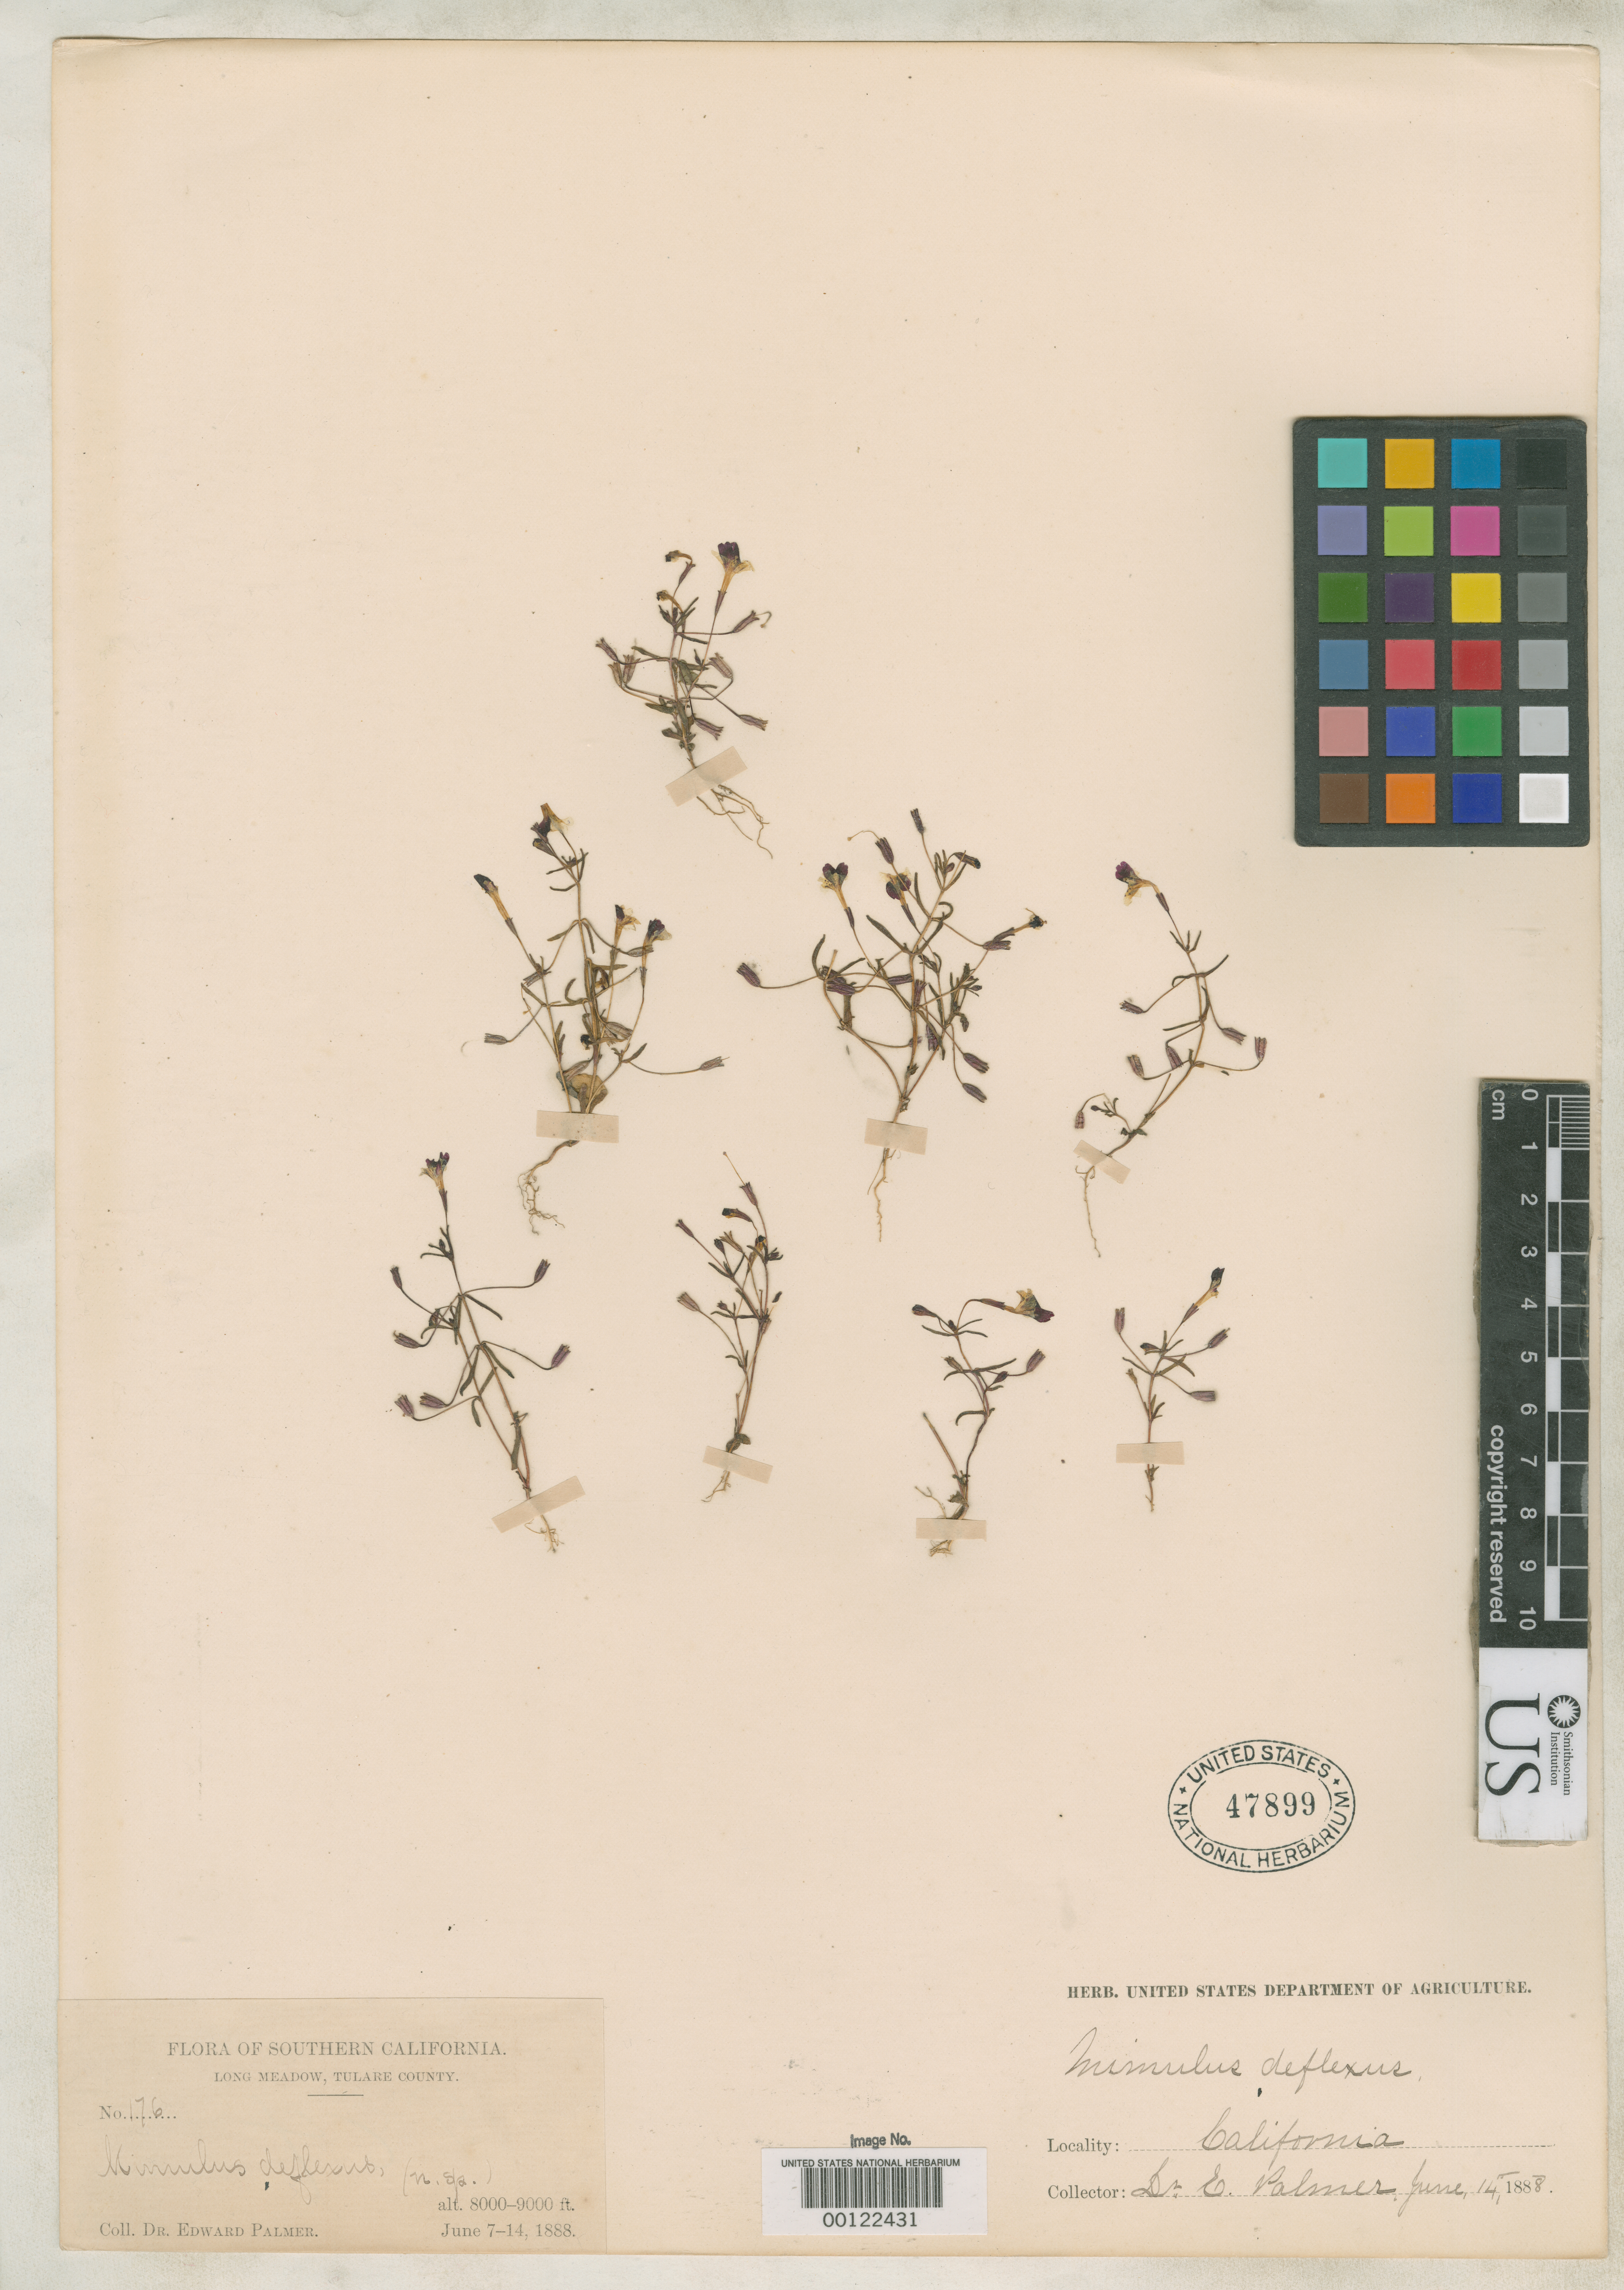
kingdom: Plantae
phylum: Tracheophyta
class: Magnoliopsida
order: Lamiales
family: Phrymaceae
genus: Mimulus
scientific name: Mimulus deflexus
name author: S. Watson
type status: Isotype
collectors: E. Palmer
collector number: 176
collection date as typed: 14 Jun 1888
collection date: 1888-06-14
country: United States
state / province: California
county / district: Tulare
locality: Long Meadow; alt. 8000-9000 ft.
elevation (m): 2438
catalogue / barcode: US 47899